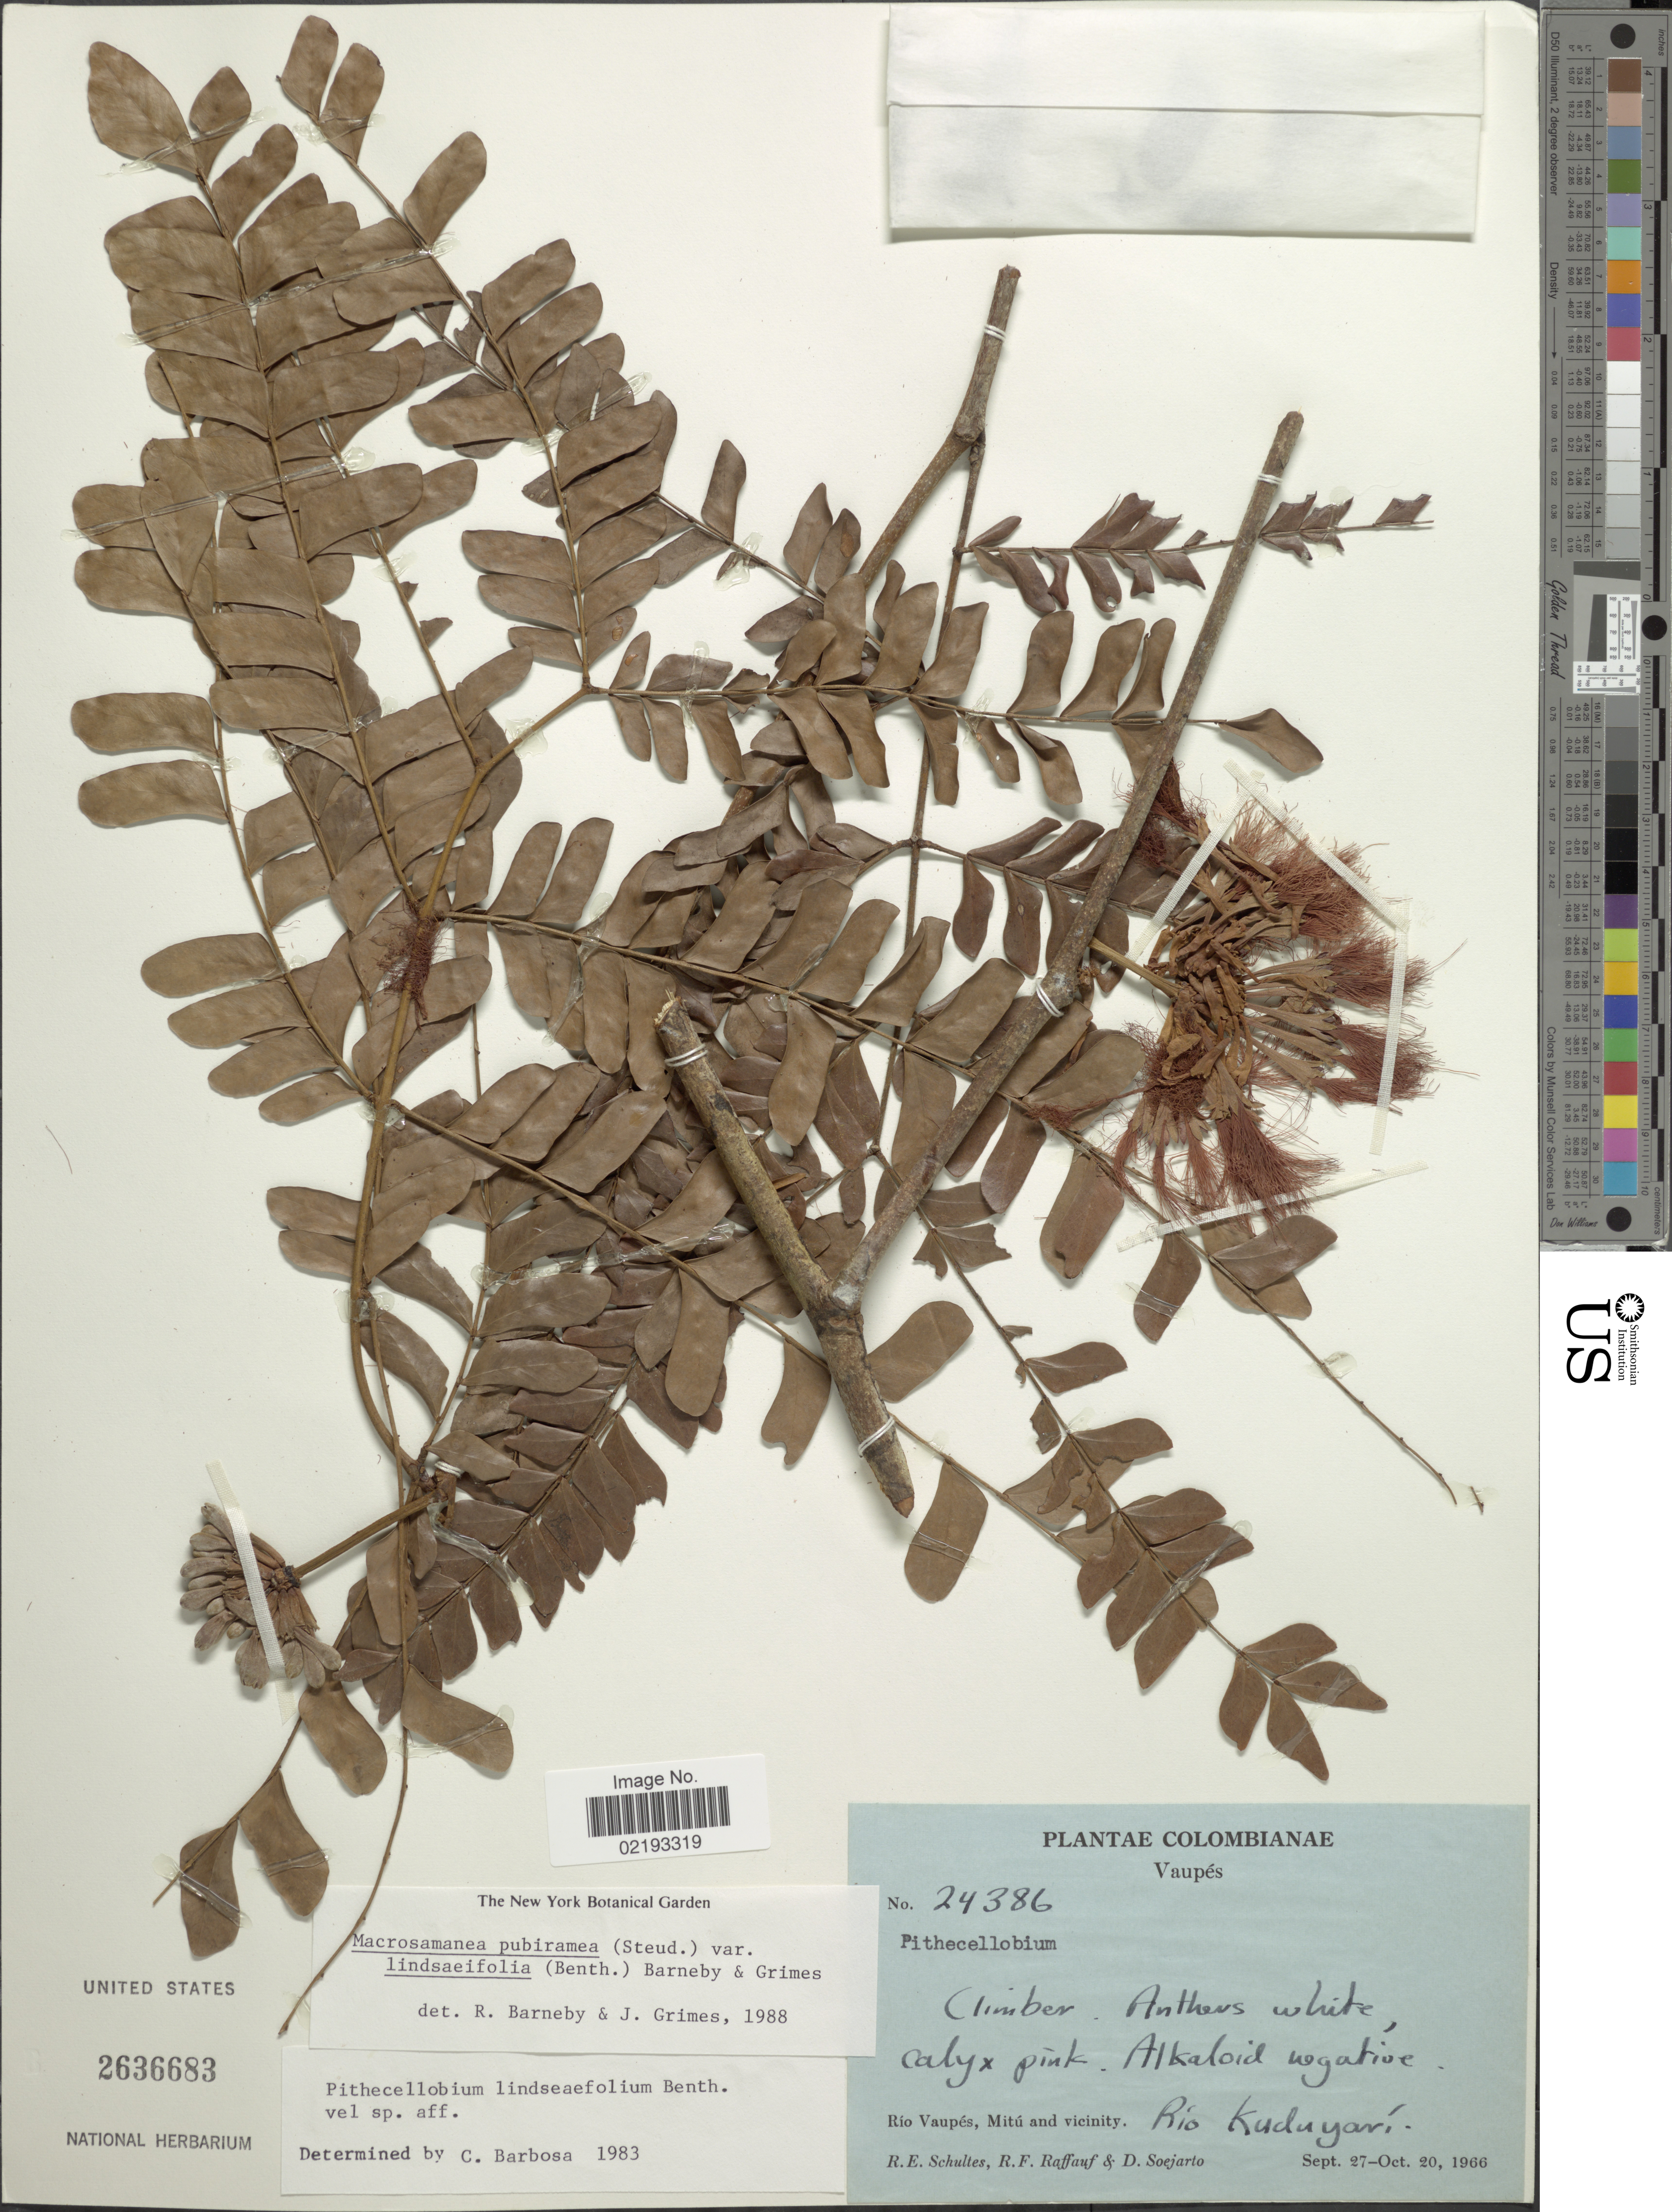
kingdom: Plantae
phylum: Tracheophyta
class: Magnoliopsida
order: Fabales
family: Fabaceae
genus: Macrosamanea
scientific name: Macrosamanea pubiramea var. lindsaeifolia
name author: (Spruce ex Benth.) Barneby & J.W. Grimes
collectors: R. E. Schultes, R. Raffauf & D. Soejarto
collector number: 24386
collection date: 1966-09-27/1966-10-20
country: Colombia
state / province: Vaupés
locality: Río Vaupés, Mitú and vicinity. Río Kuduyarí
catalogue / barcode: US 2636683